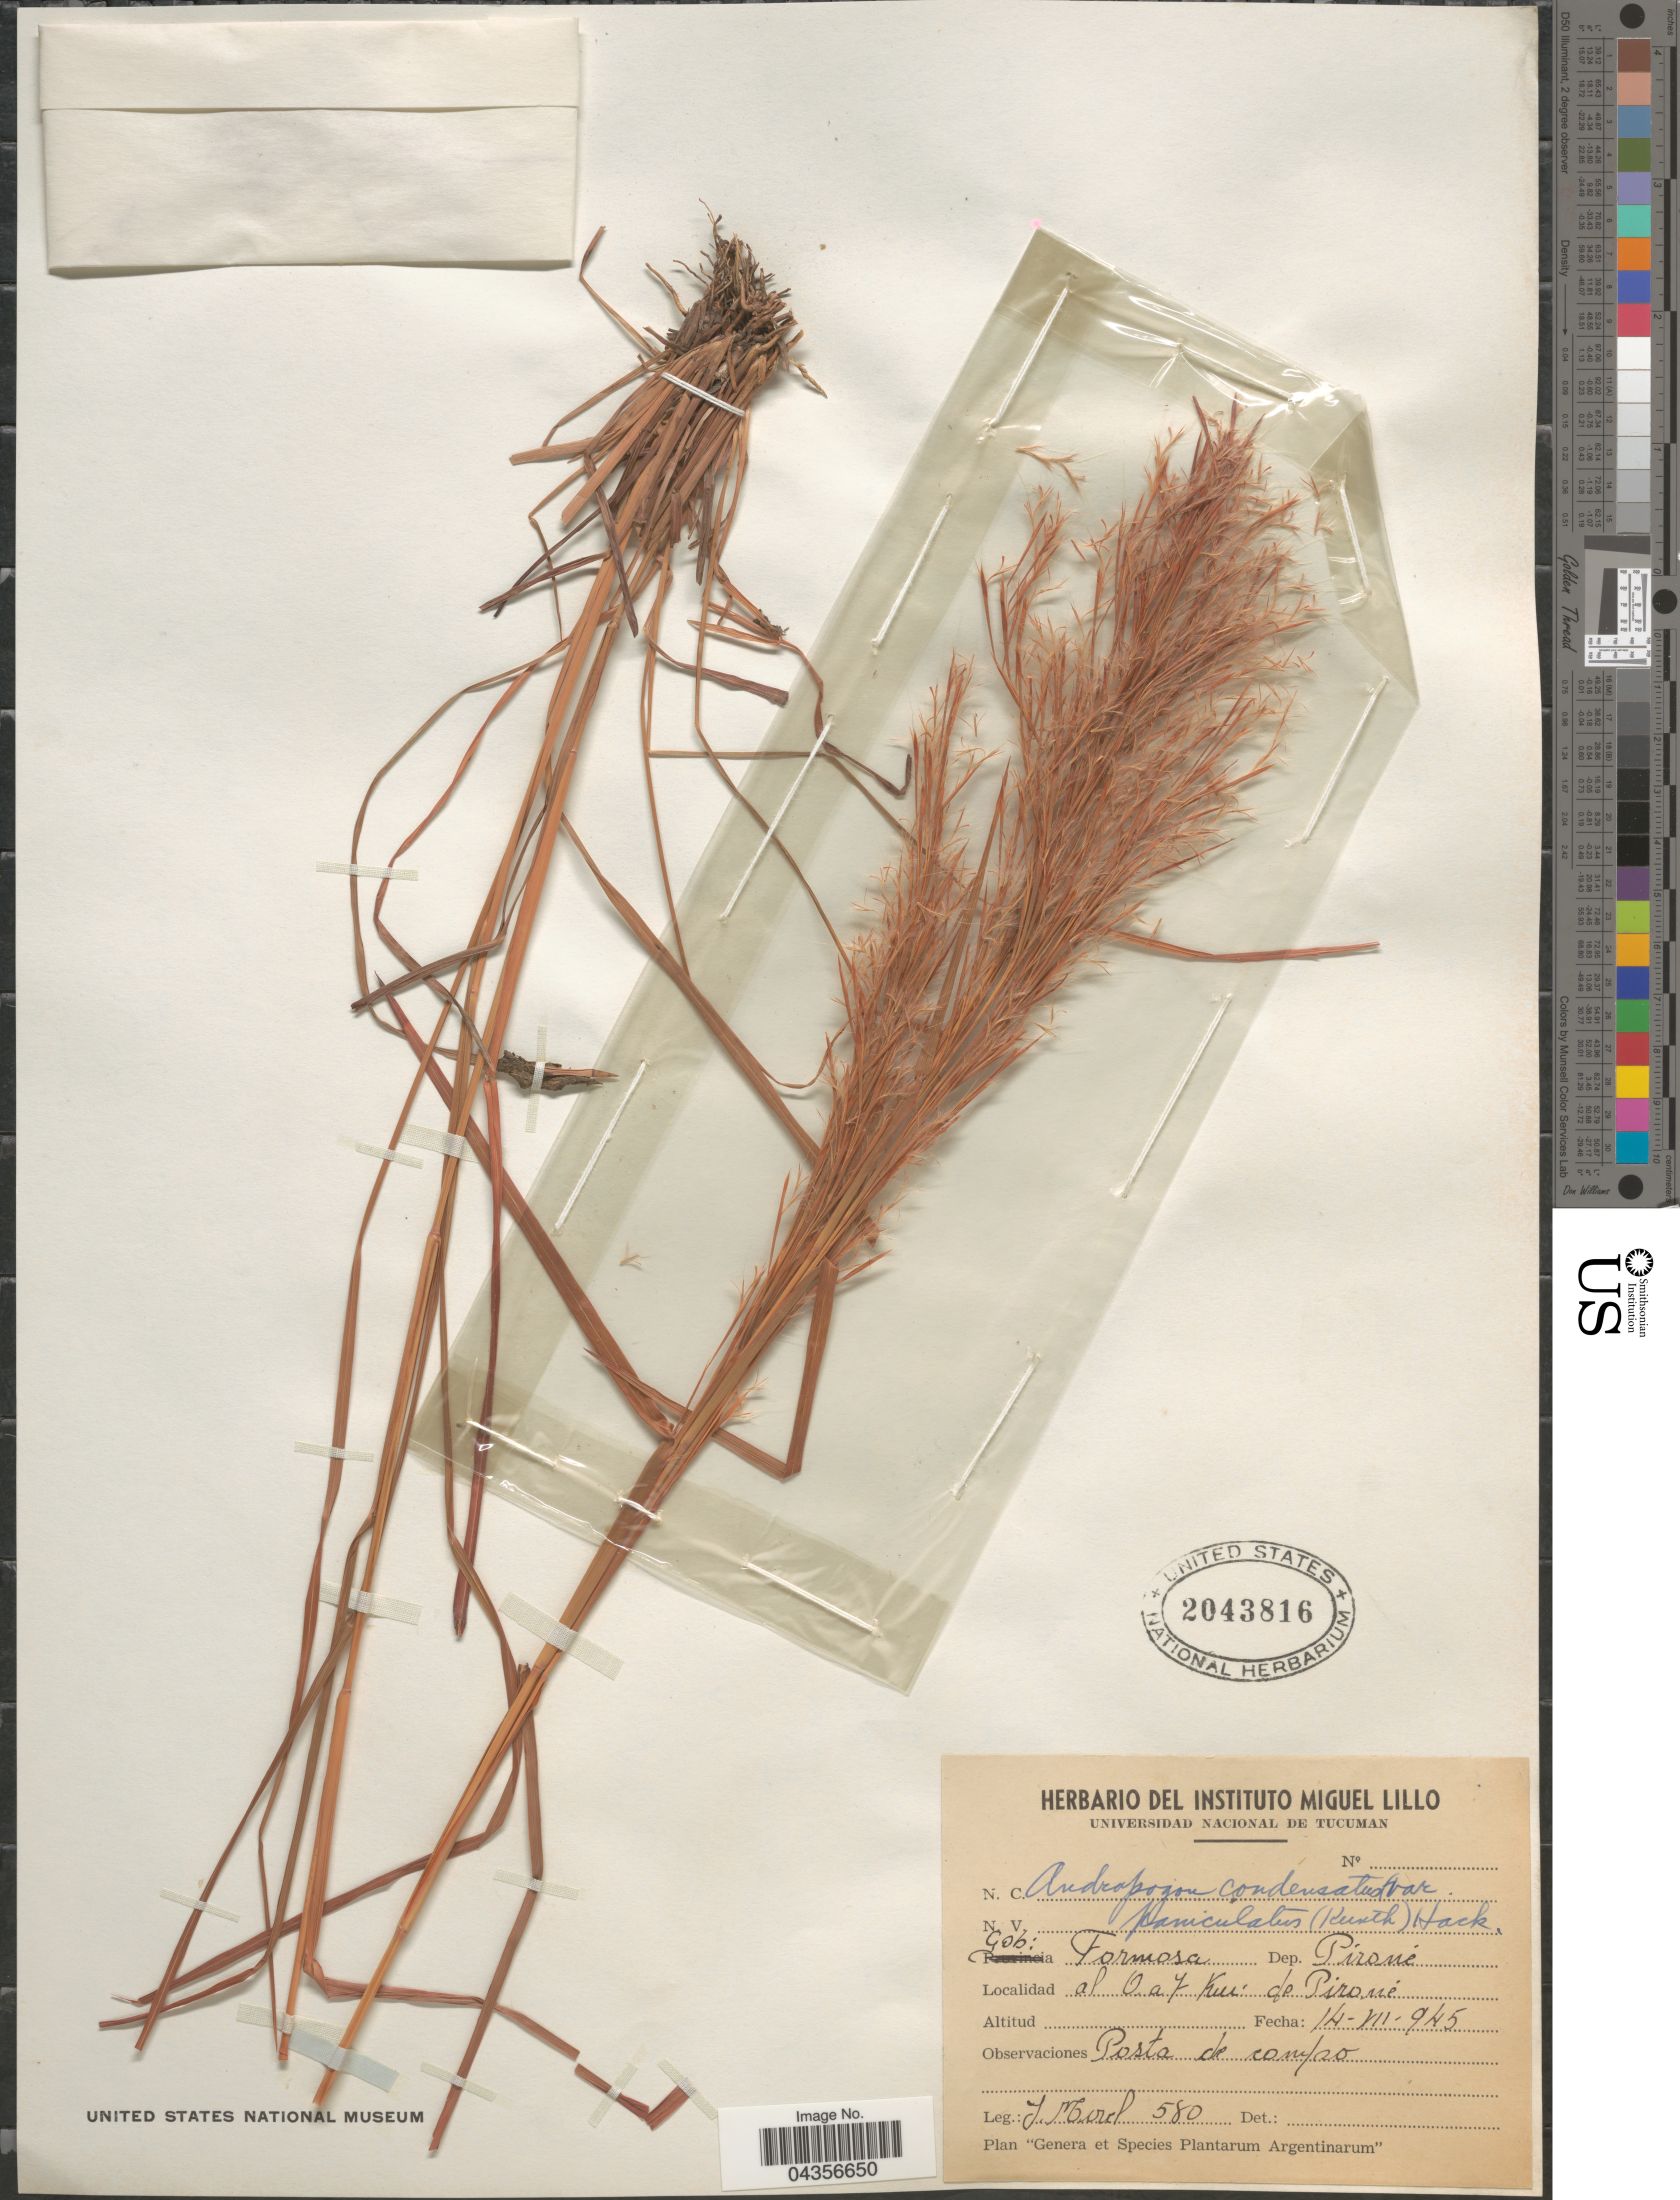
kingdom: Plantae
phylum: Tracheophyta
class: Liliopsida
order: Poales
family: Poaceae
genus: Schizachyrium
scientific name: Schizachyrium microstachyum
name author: (Desv. ex Ham.) Roseng. et al.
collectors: I. Morel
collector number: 580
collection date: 1945-07-14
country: Argentina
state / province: Formosa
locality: Gob: Formosa. Dep. Pironé. al O a 7 Km de Pironé.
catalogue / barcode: US 2043816